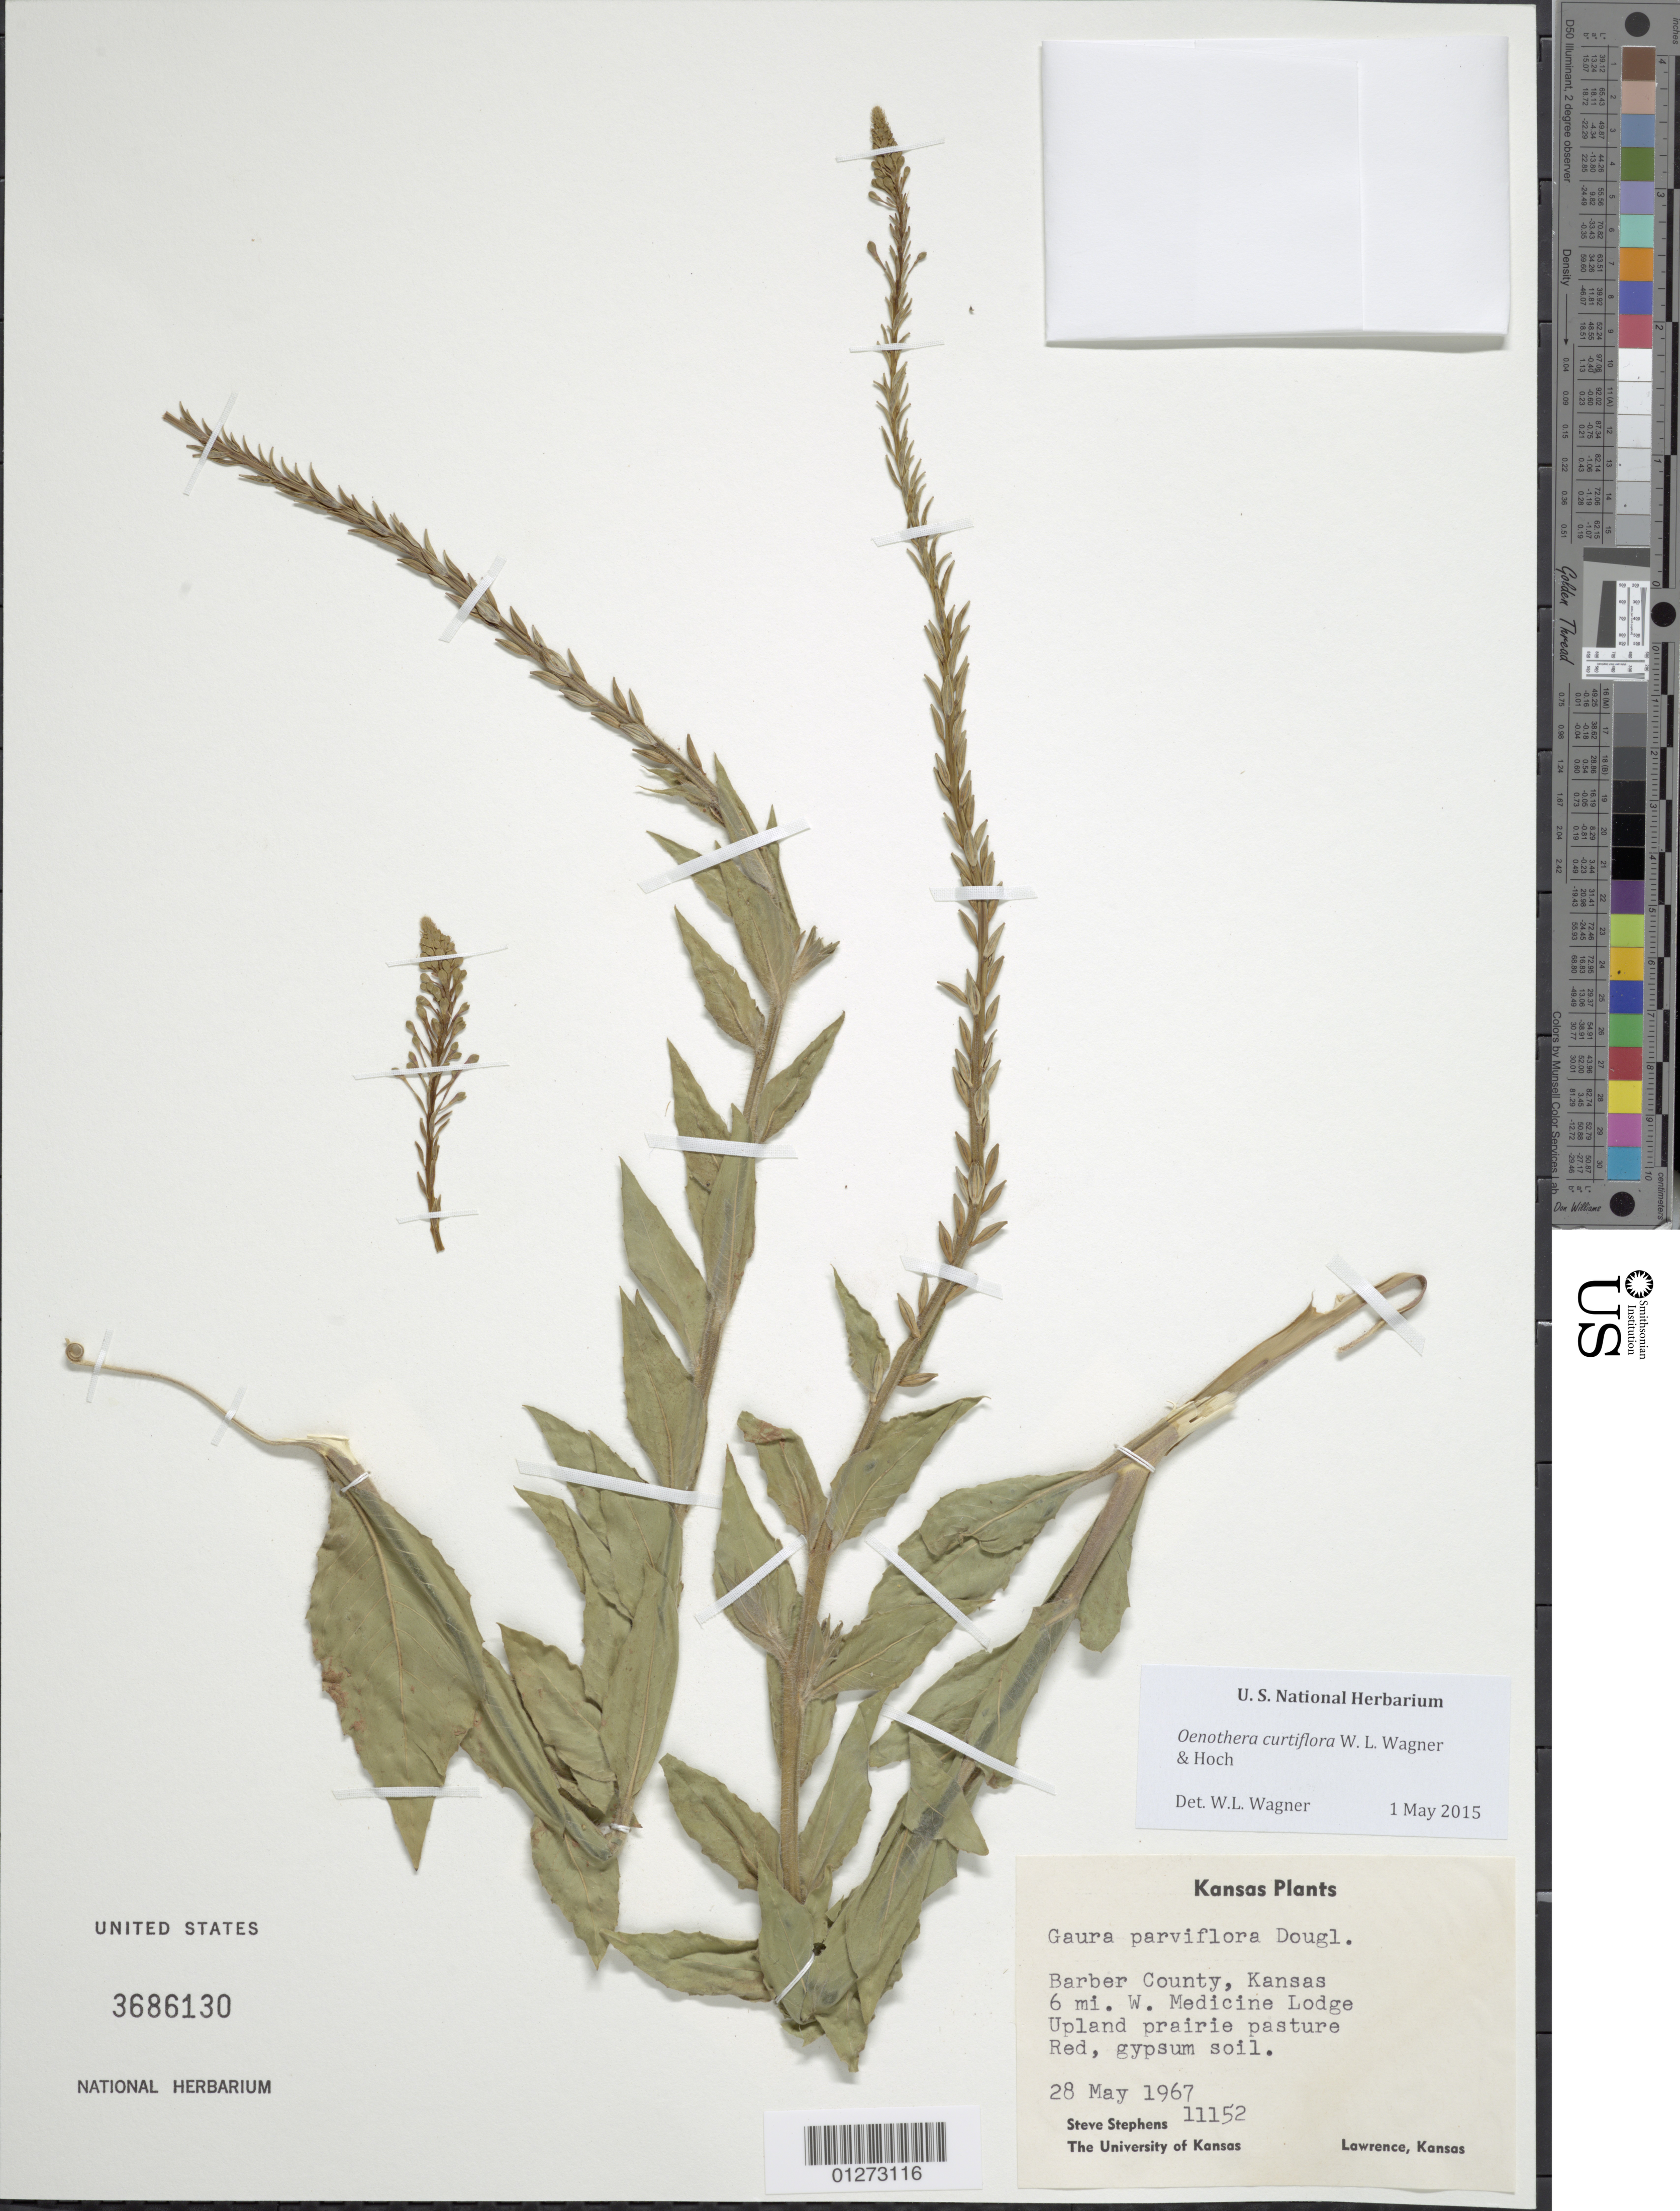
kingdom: Plantae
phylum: Tracheophyta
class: Magnoliopsida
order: Myrtales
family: Onagraceae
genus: Oenothera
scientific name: Oenothera curtiflora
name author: W.L. Wagner & Hoch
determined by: Wagner, W. L., (BOT), Smithsonian Institution - National Museum of Natural History (UNITED STATES)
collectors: S. Stephens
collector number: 11152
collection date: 1967-05-28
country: United States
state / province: Kansas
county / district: Barber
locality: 6 mi W. Medicine Lodge.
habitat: Upland prairie pasture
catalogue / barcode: US 3686130